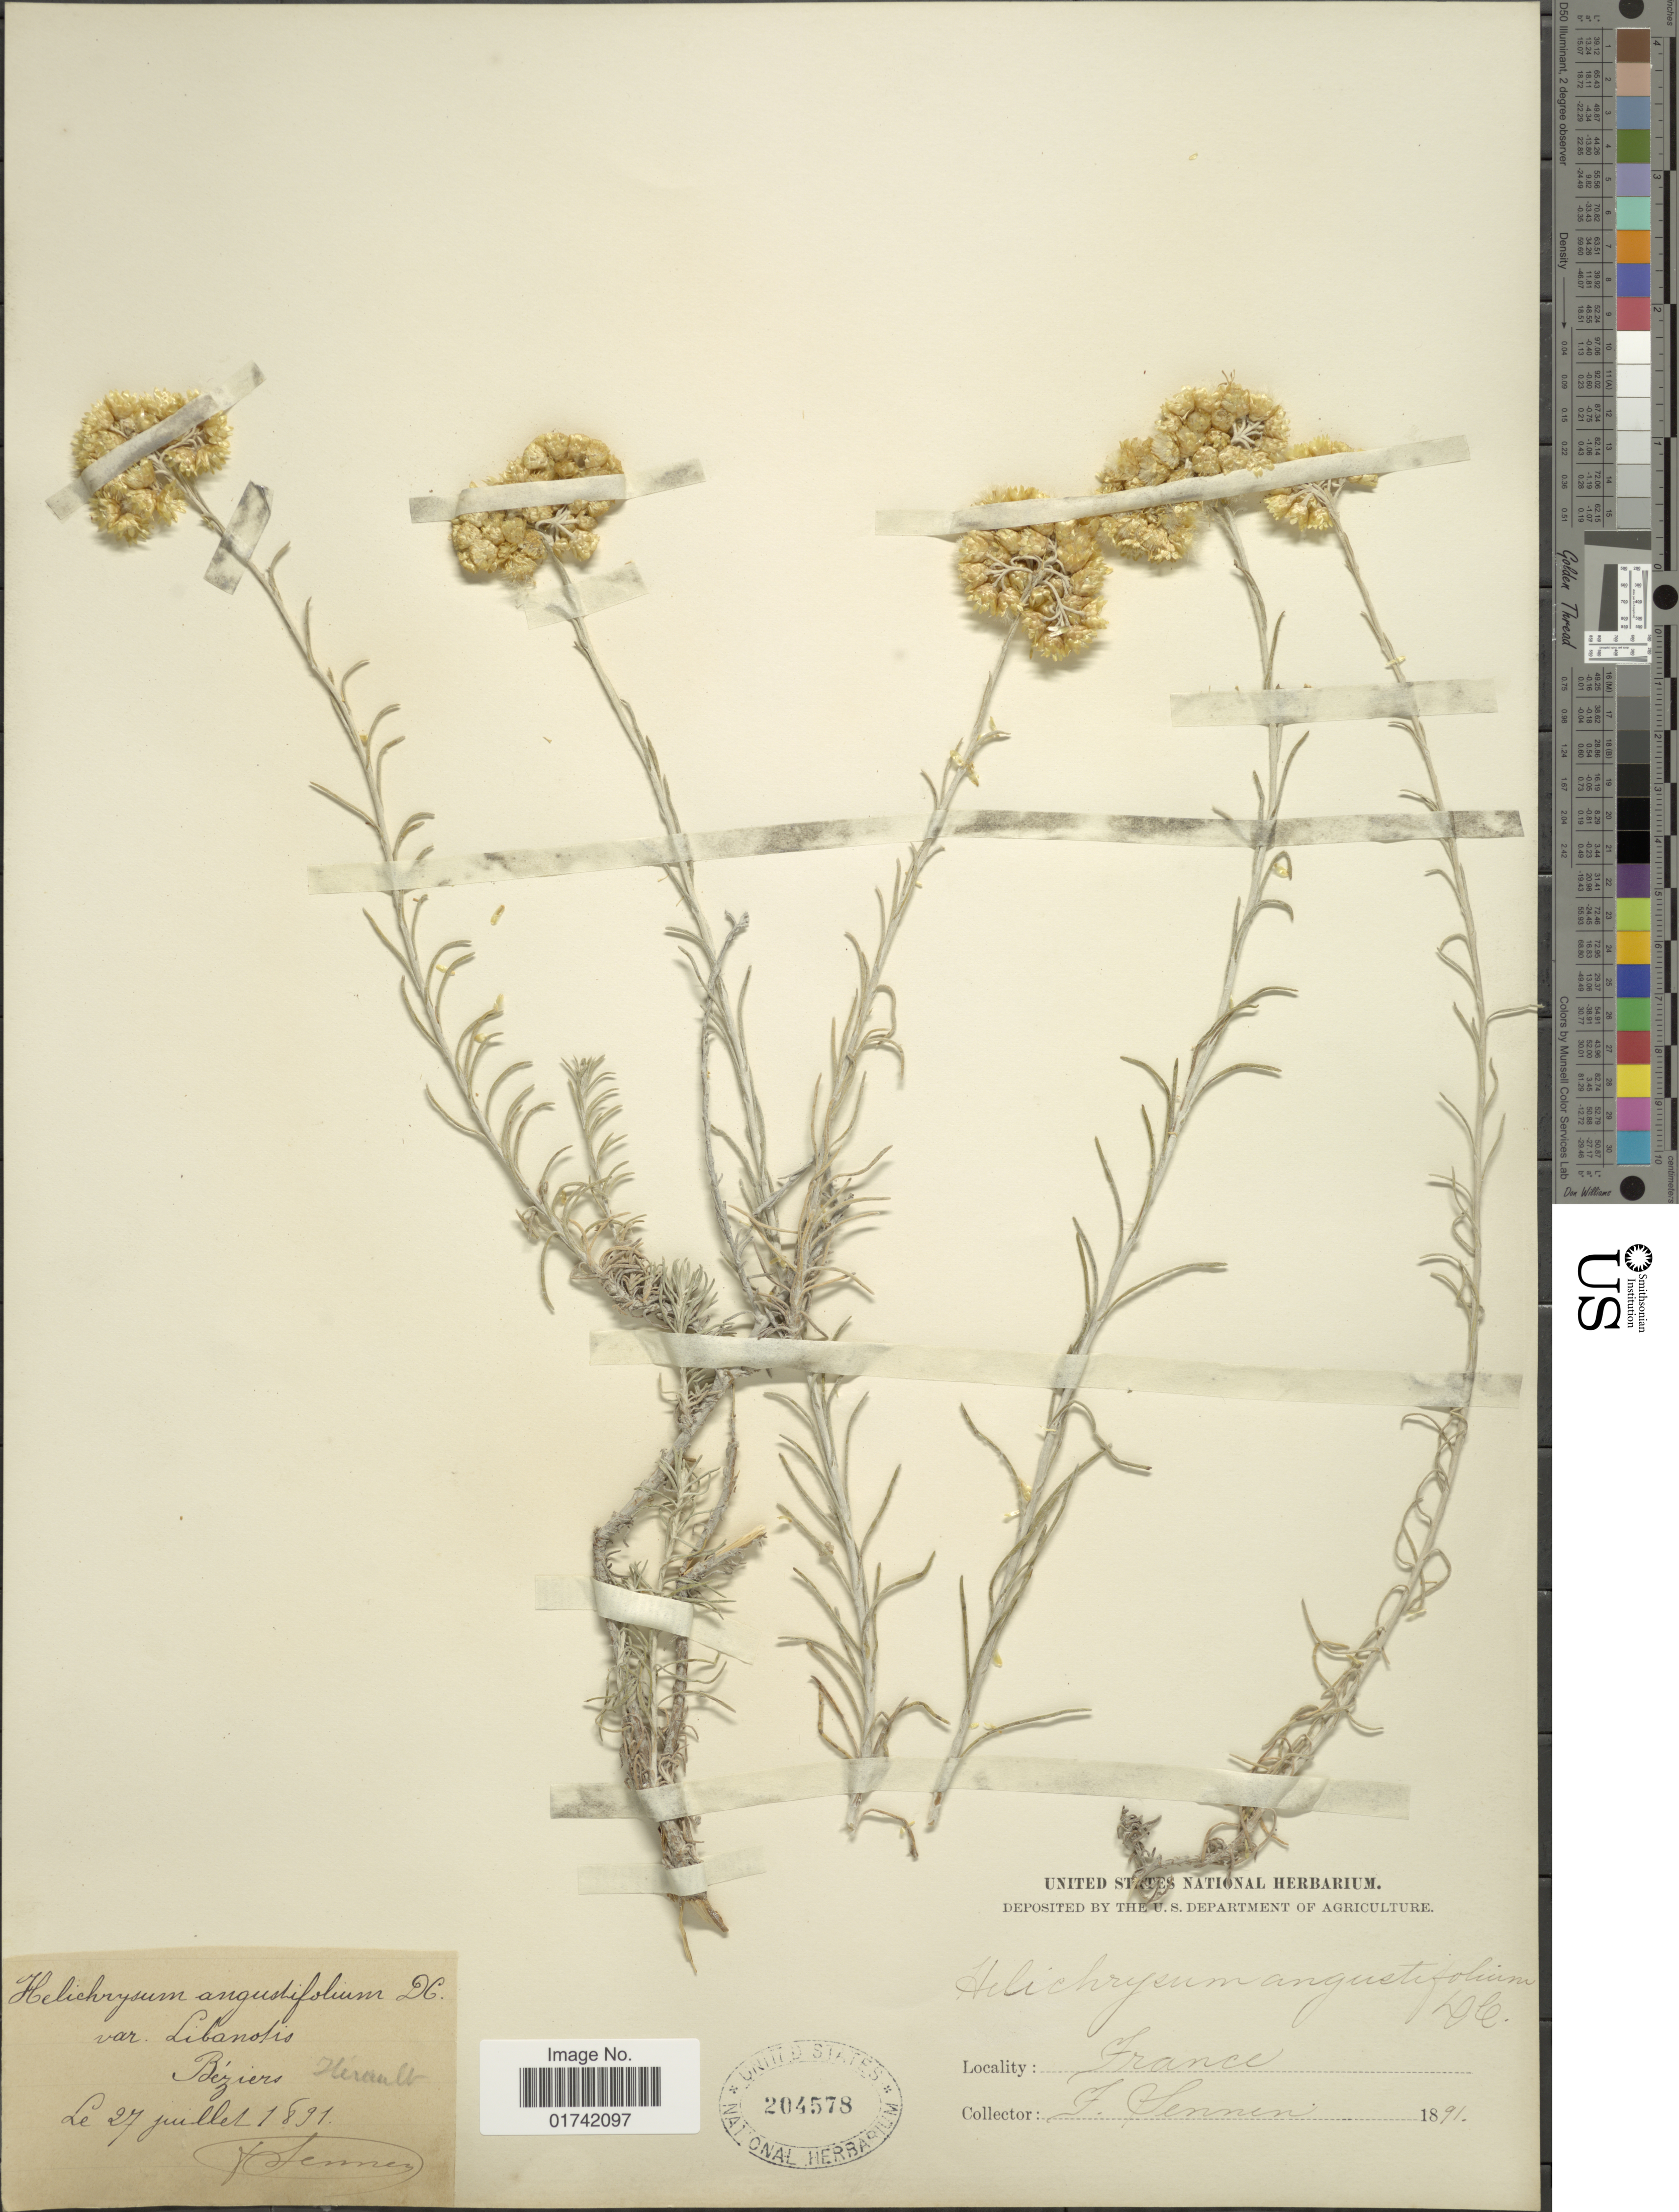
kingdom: Plantae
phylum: Tracheophyta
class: Magnoliopsida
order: Asterales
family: Asteraceae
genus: Helichrysum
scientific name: Helichrysum angustifolium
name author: (Lam.) DC.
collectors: E. Sennen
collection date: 1891-07-27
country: France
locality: Beziers [interpreted]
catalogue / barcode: US 204578